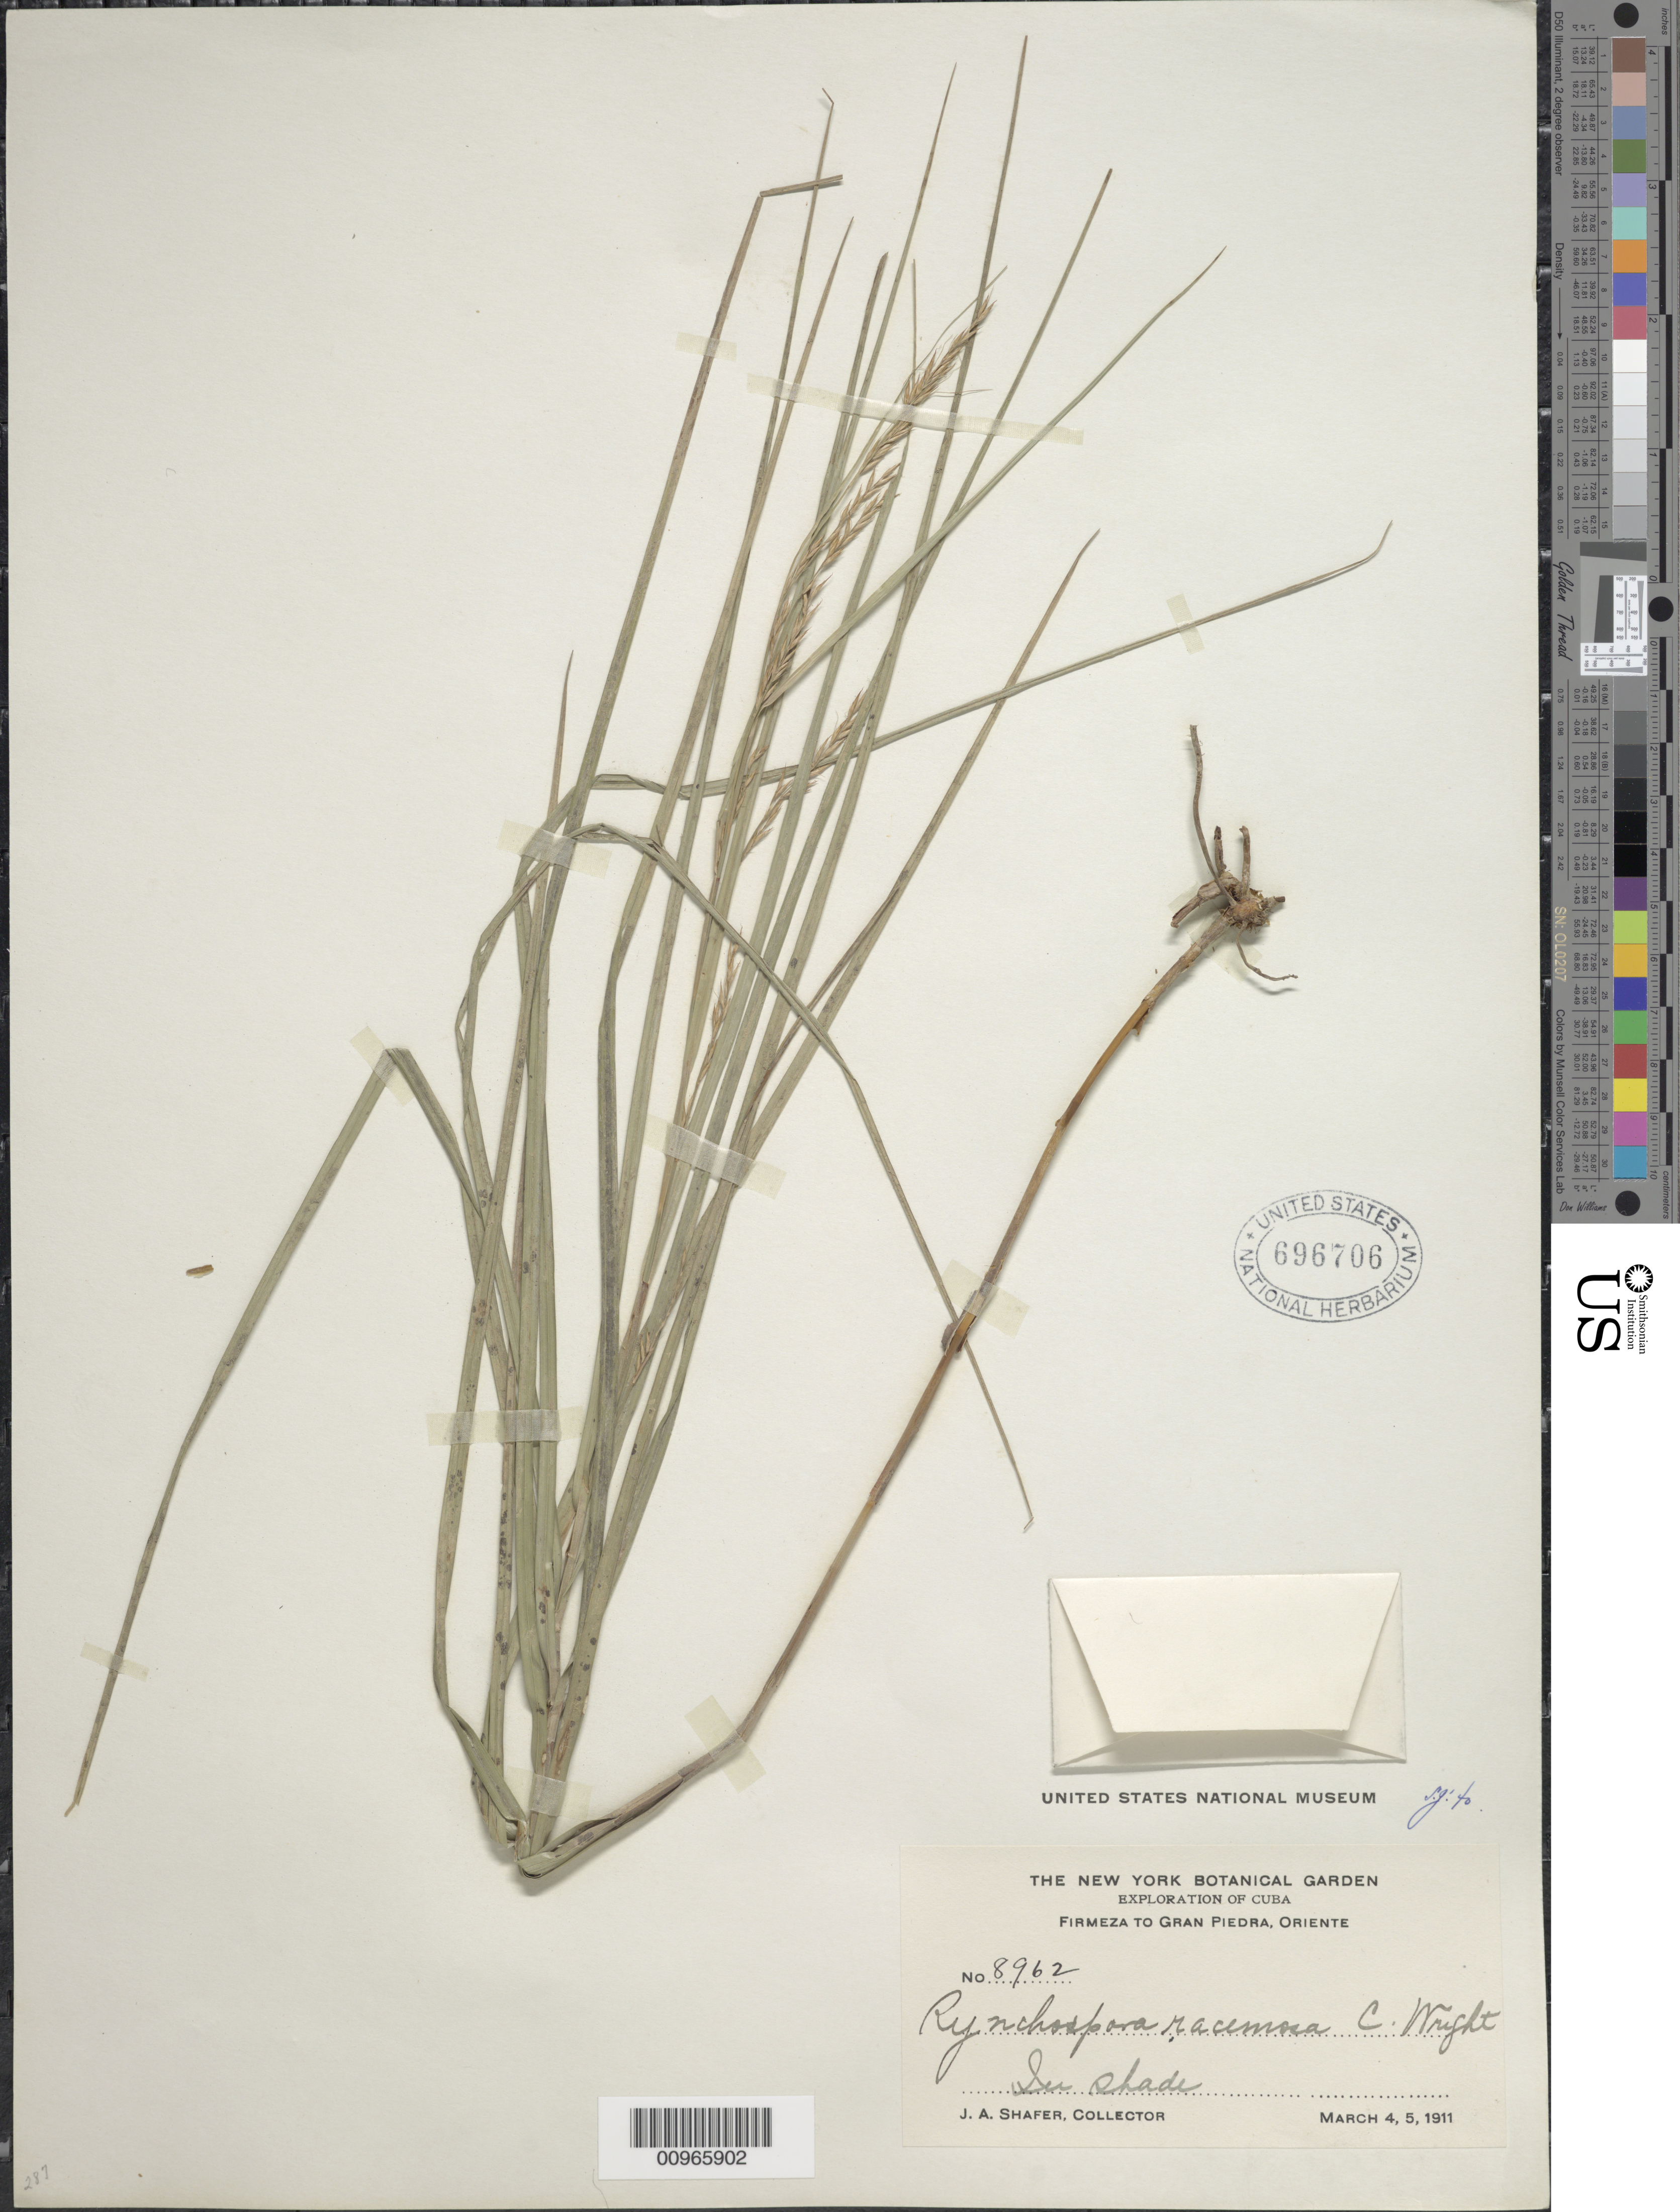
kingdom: Plantae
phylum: Tracheophyta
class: Liliopsida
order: Poales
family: Cyperaceae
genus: Rhynchospora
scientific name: Rhynchospora racemosa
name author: C. Wright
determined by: Gale, S.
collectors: J. A. Shafer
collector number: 8962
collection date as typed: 04 Mar 1911 to 05 Mar 1911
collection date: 1911-03-04/1911-03-05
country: Cuba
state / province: Oriente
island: Cuba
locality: Firmeza to Gran Piedra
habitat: In shade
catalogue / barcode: US 696706